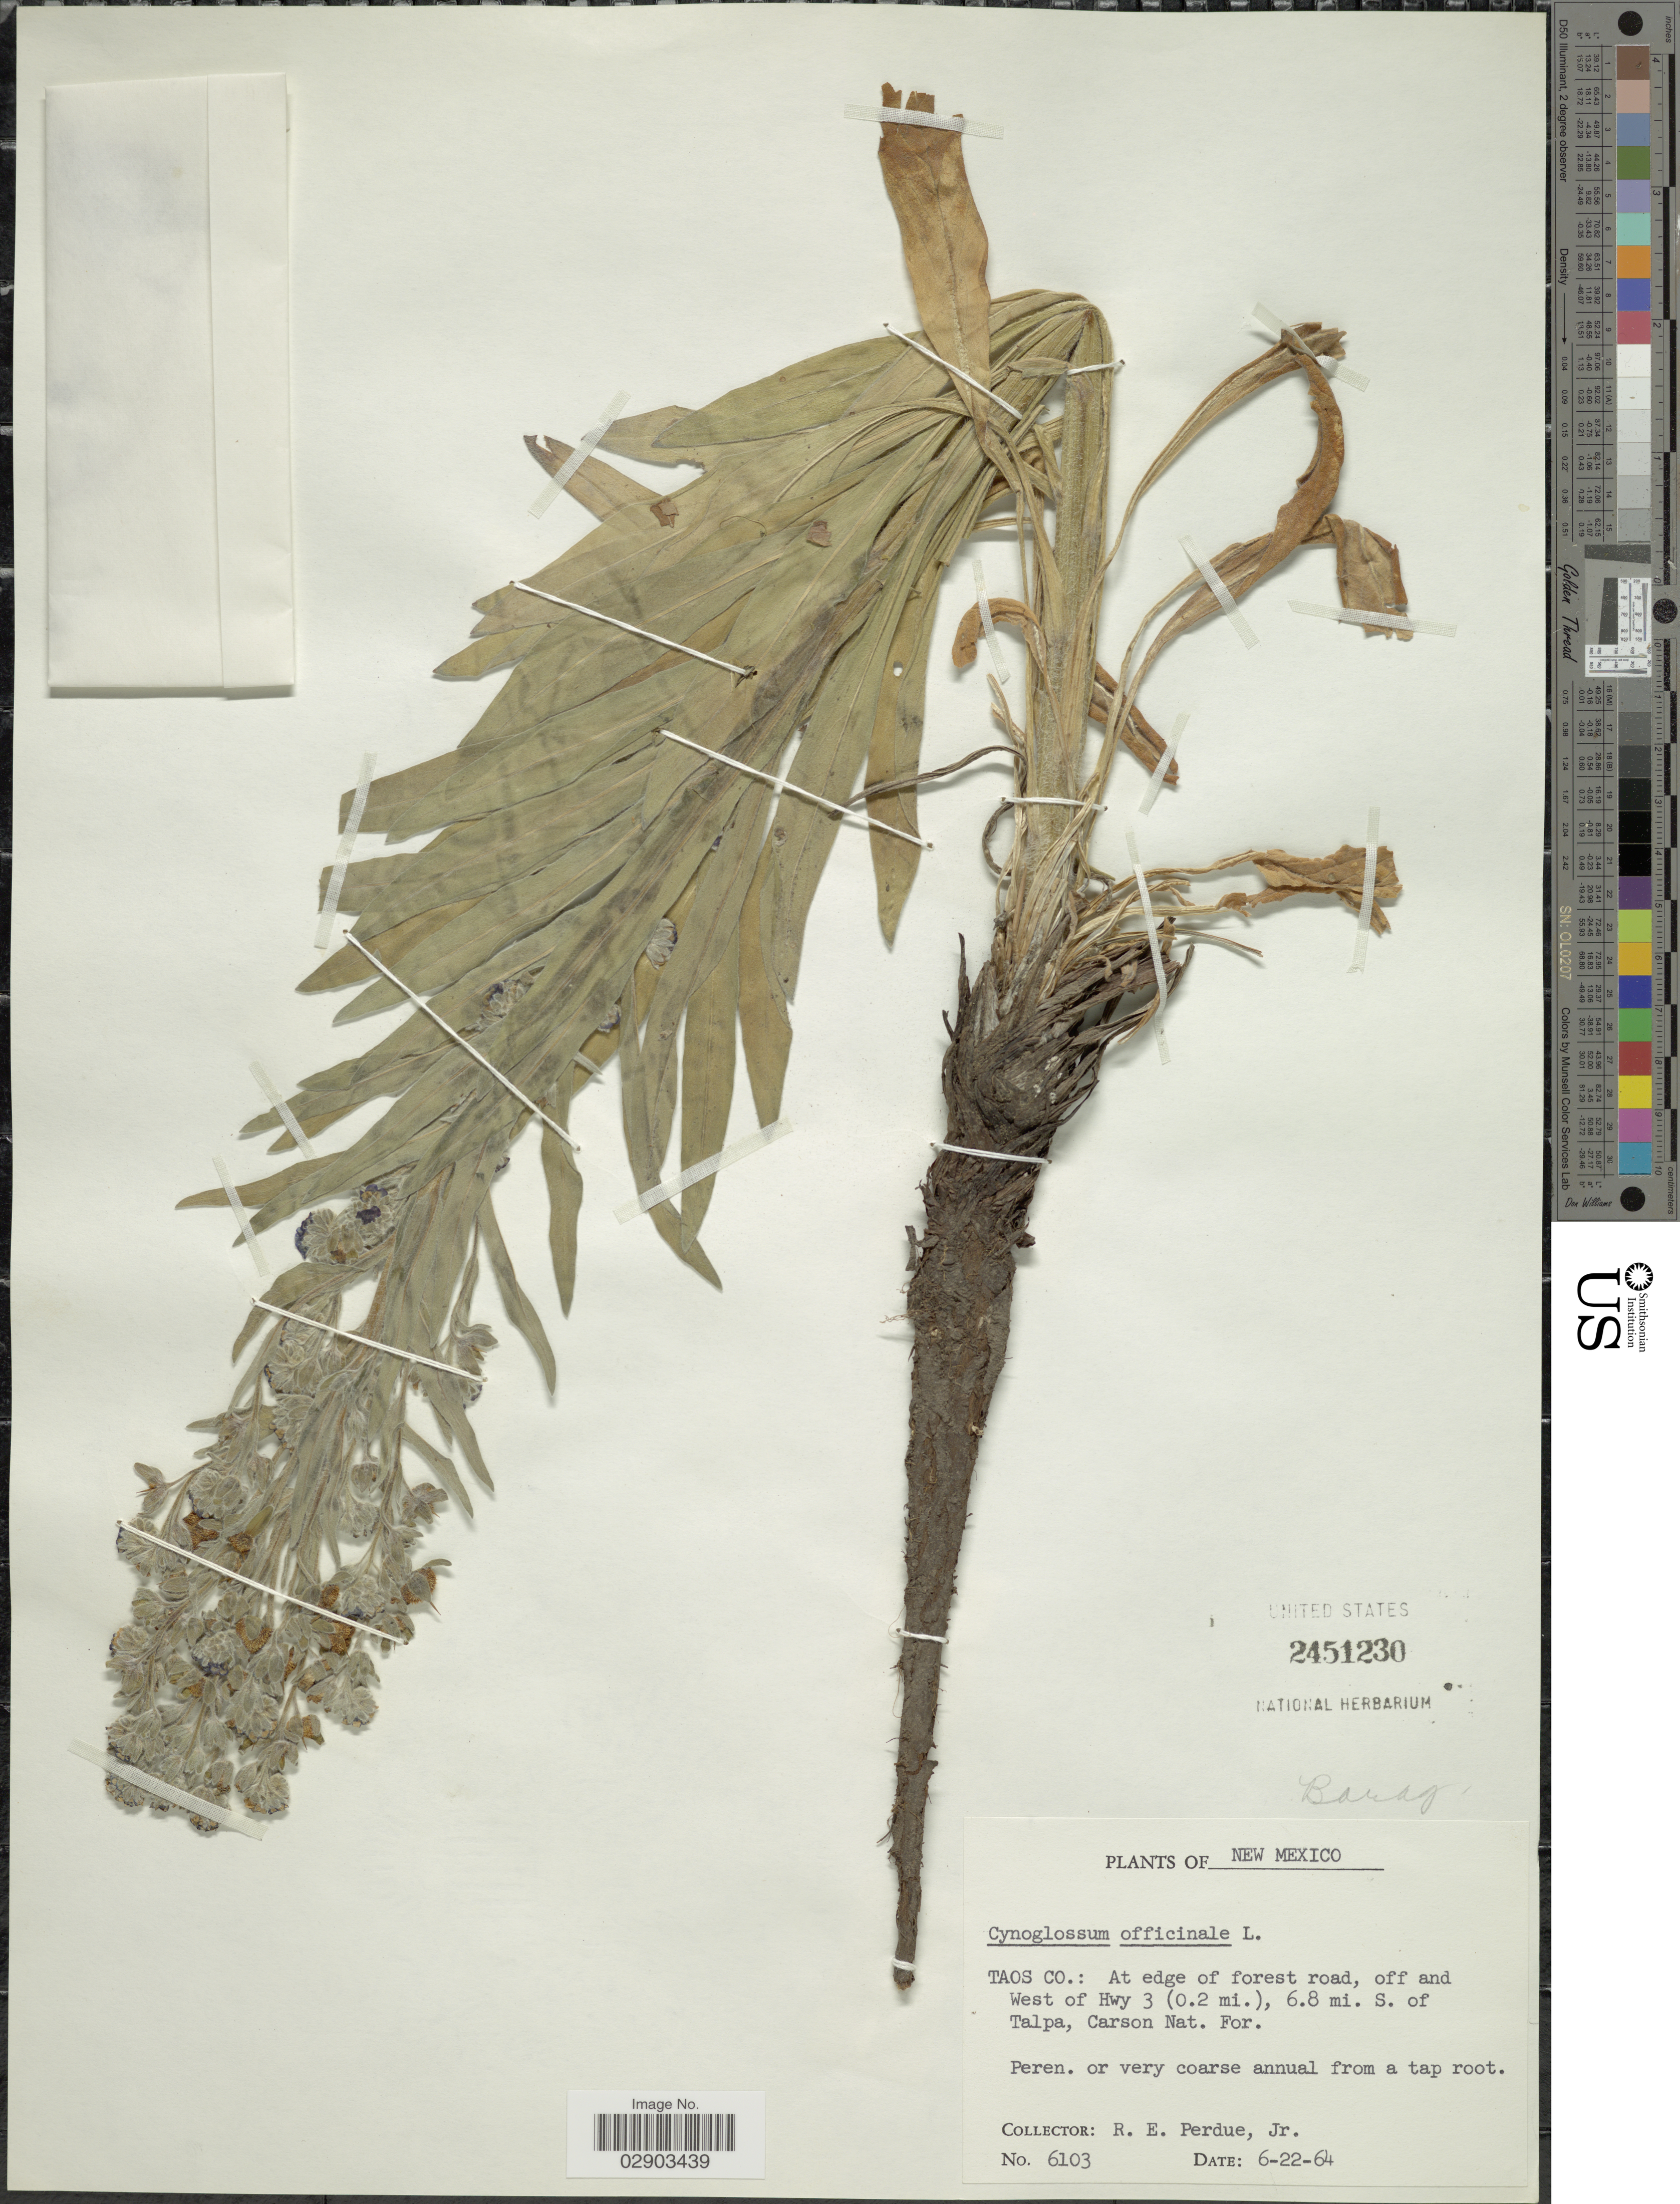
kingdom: Plantae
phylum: Tracheophyta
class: Magnoliopsida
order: Boraginales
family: Boraginaceae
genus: Cynoglossum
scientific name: Cynoglossum officinale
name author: L.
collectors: R. E. Perdue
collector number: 6103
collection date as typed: Transcribed d/m/y: 22/6/64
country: United States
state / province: New Mexico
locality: Taos Co.: At edge of forest road, off and West of Hwy 3 (0.2 mi.), 6.8 mi. S. of Talpa, Carson Nat. For.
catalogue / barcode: US 2451230